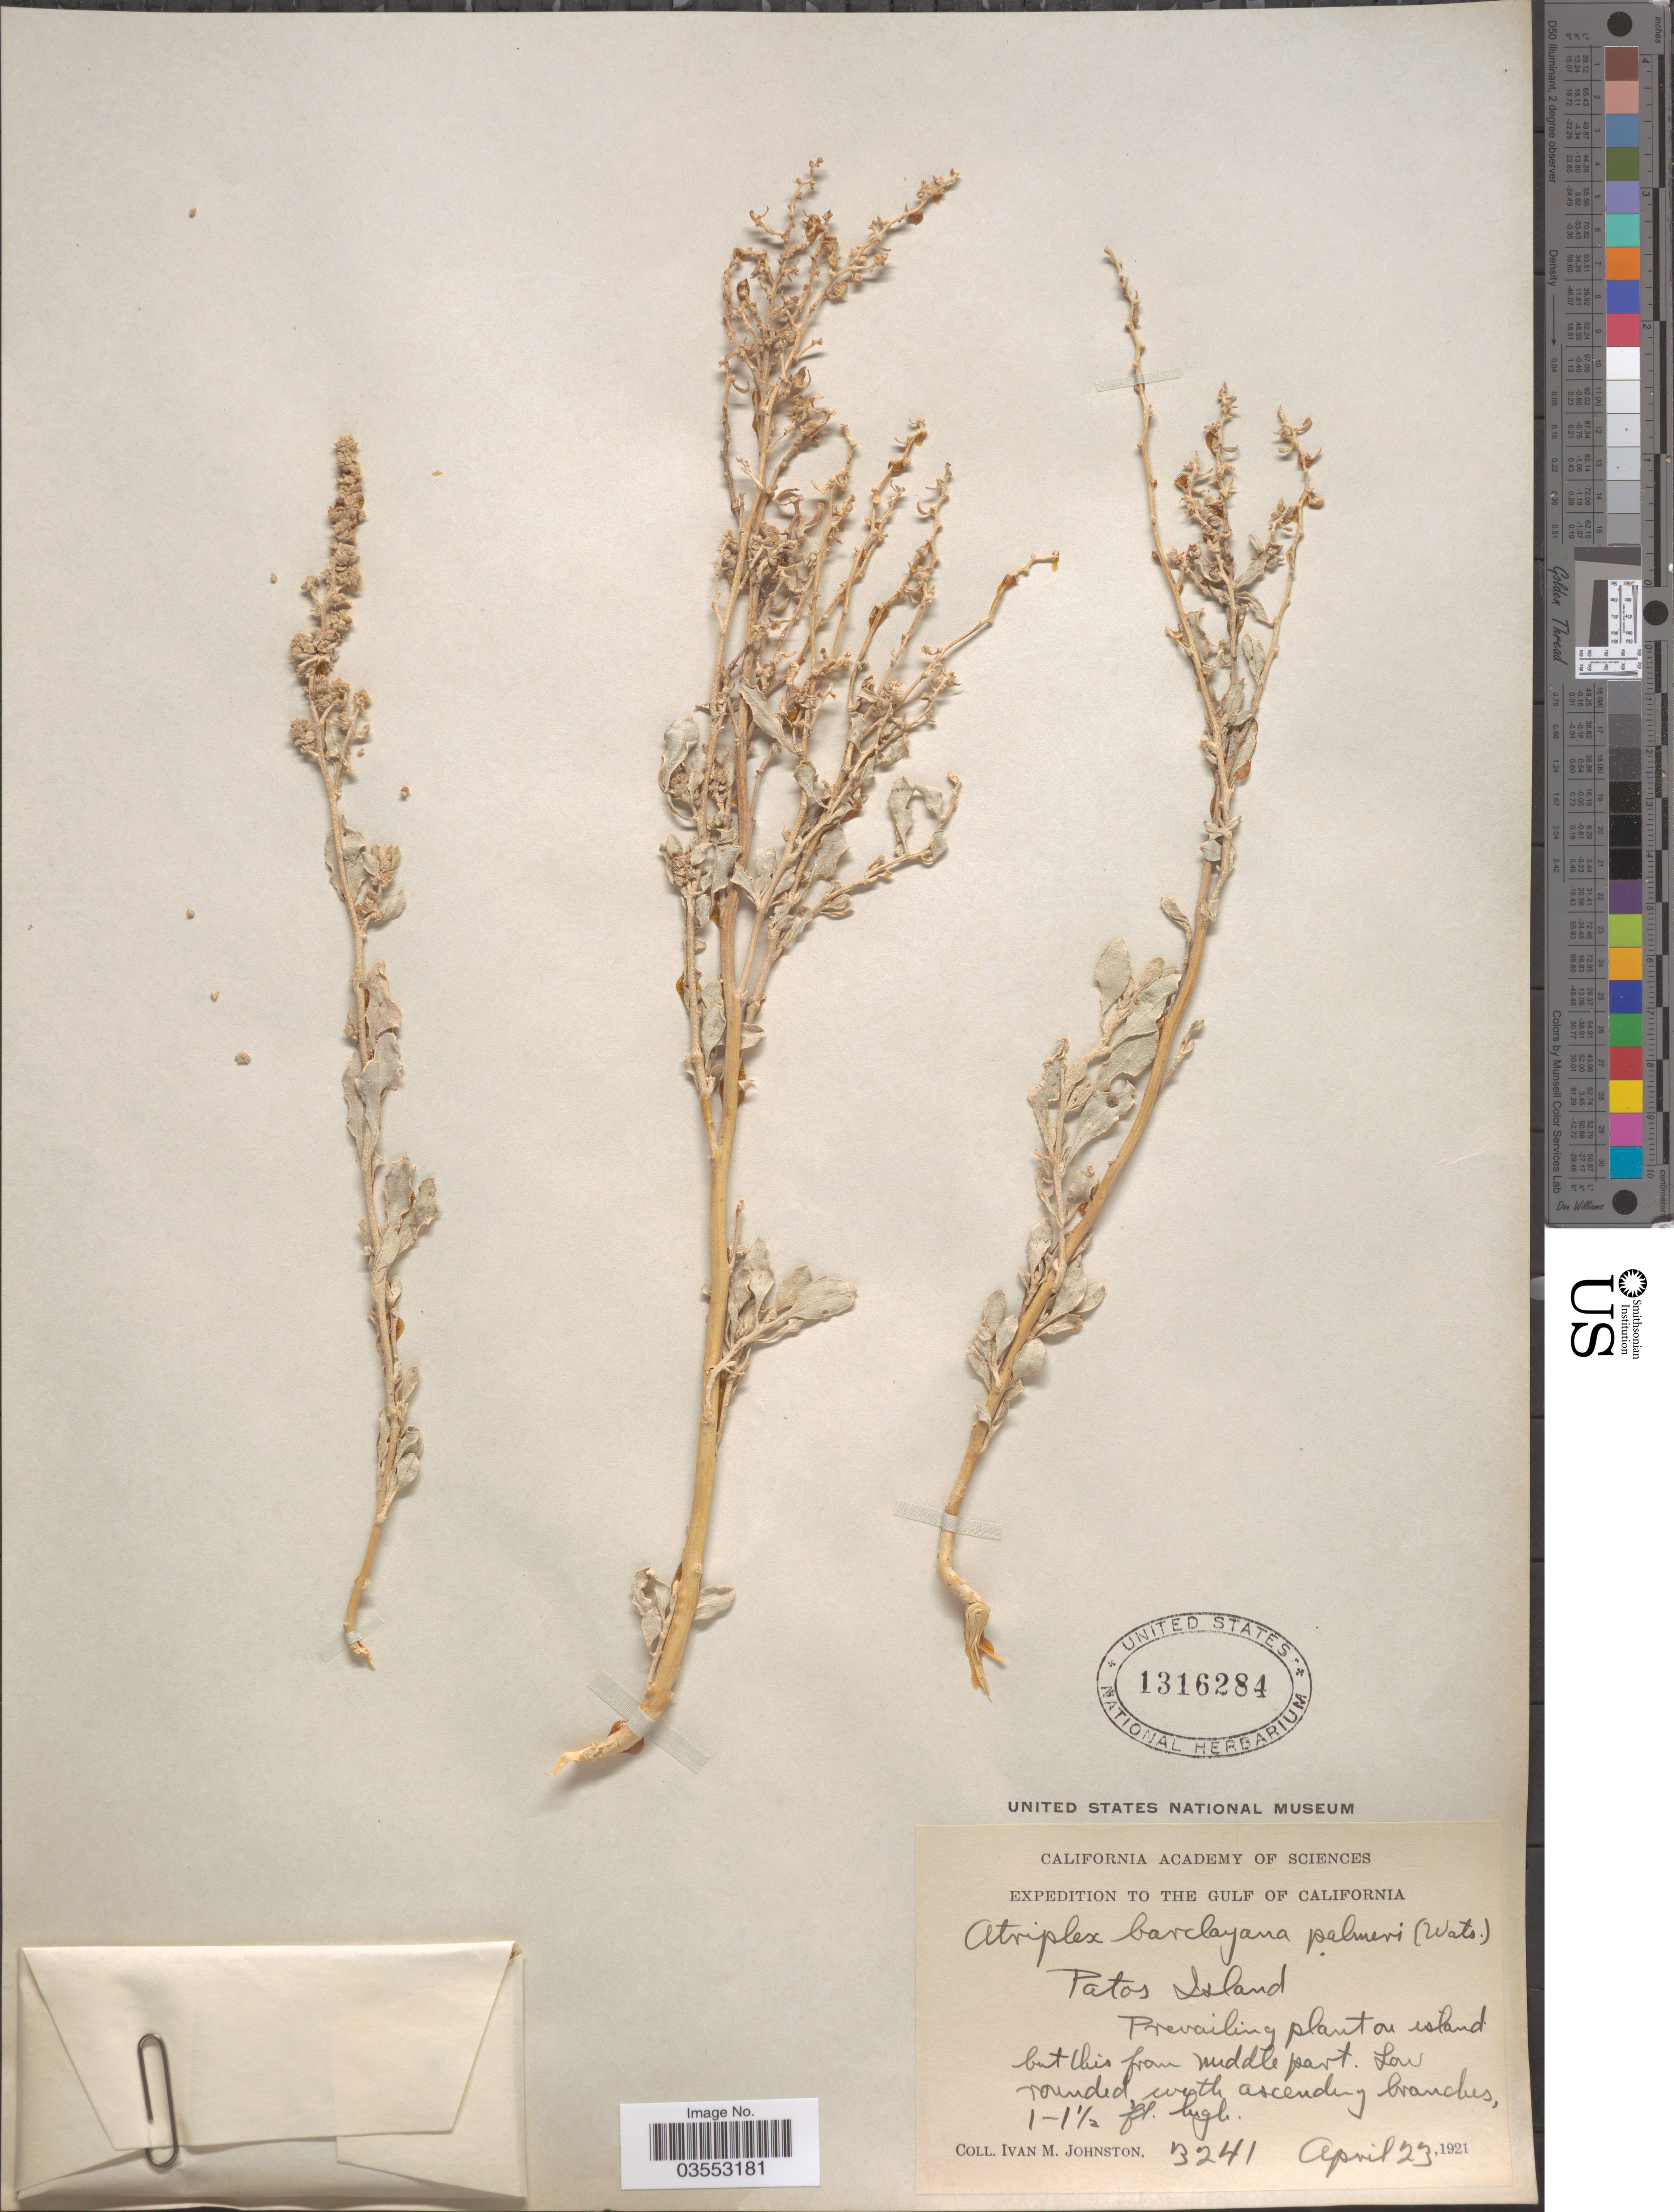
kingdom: Plantae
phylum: Tracheophyta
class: Magnoliopsida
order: Caryophyllales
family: Amaranthaceae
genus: Atriplex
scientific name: Atriplex barclayana subsp. palmeri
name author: (S. Watson) H.M. Hall & Clem.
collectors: I.M. Johnston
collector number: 3241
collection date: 1921-04-23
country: Mexico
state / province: Sonora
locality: The Gulf of California. Patos Island.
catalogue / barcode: US 1316284